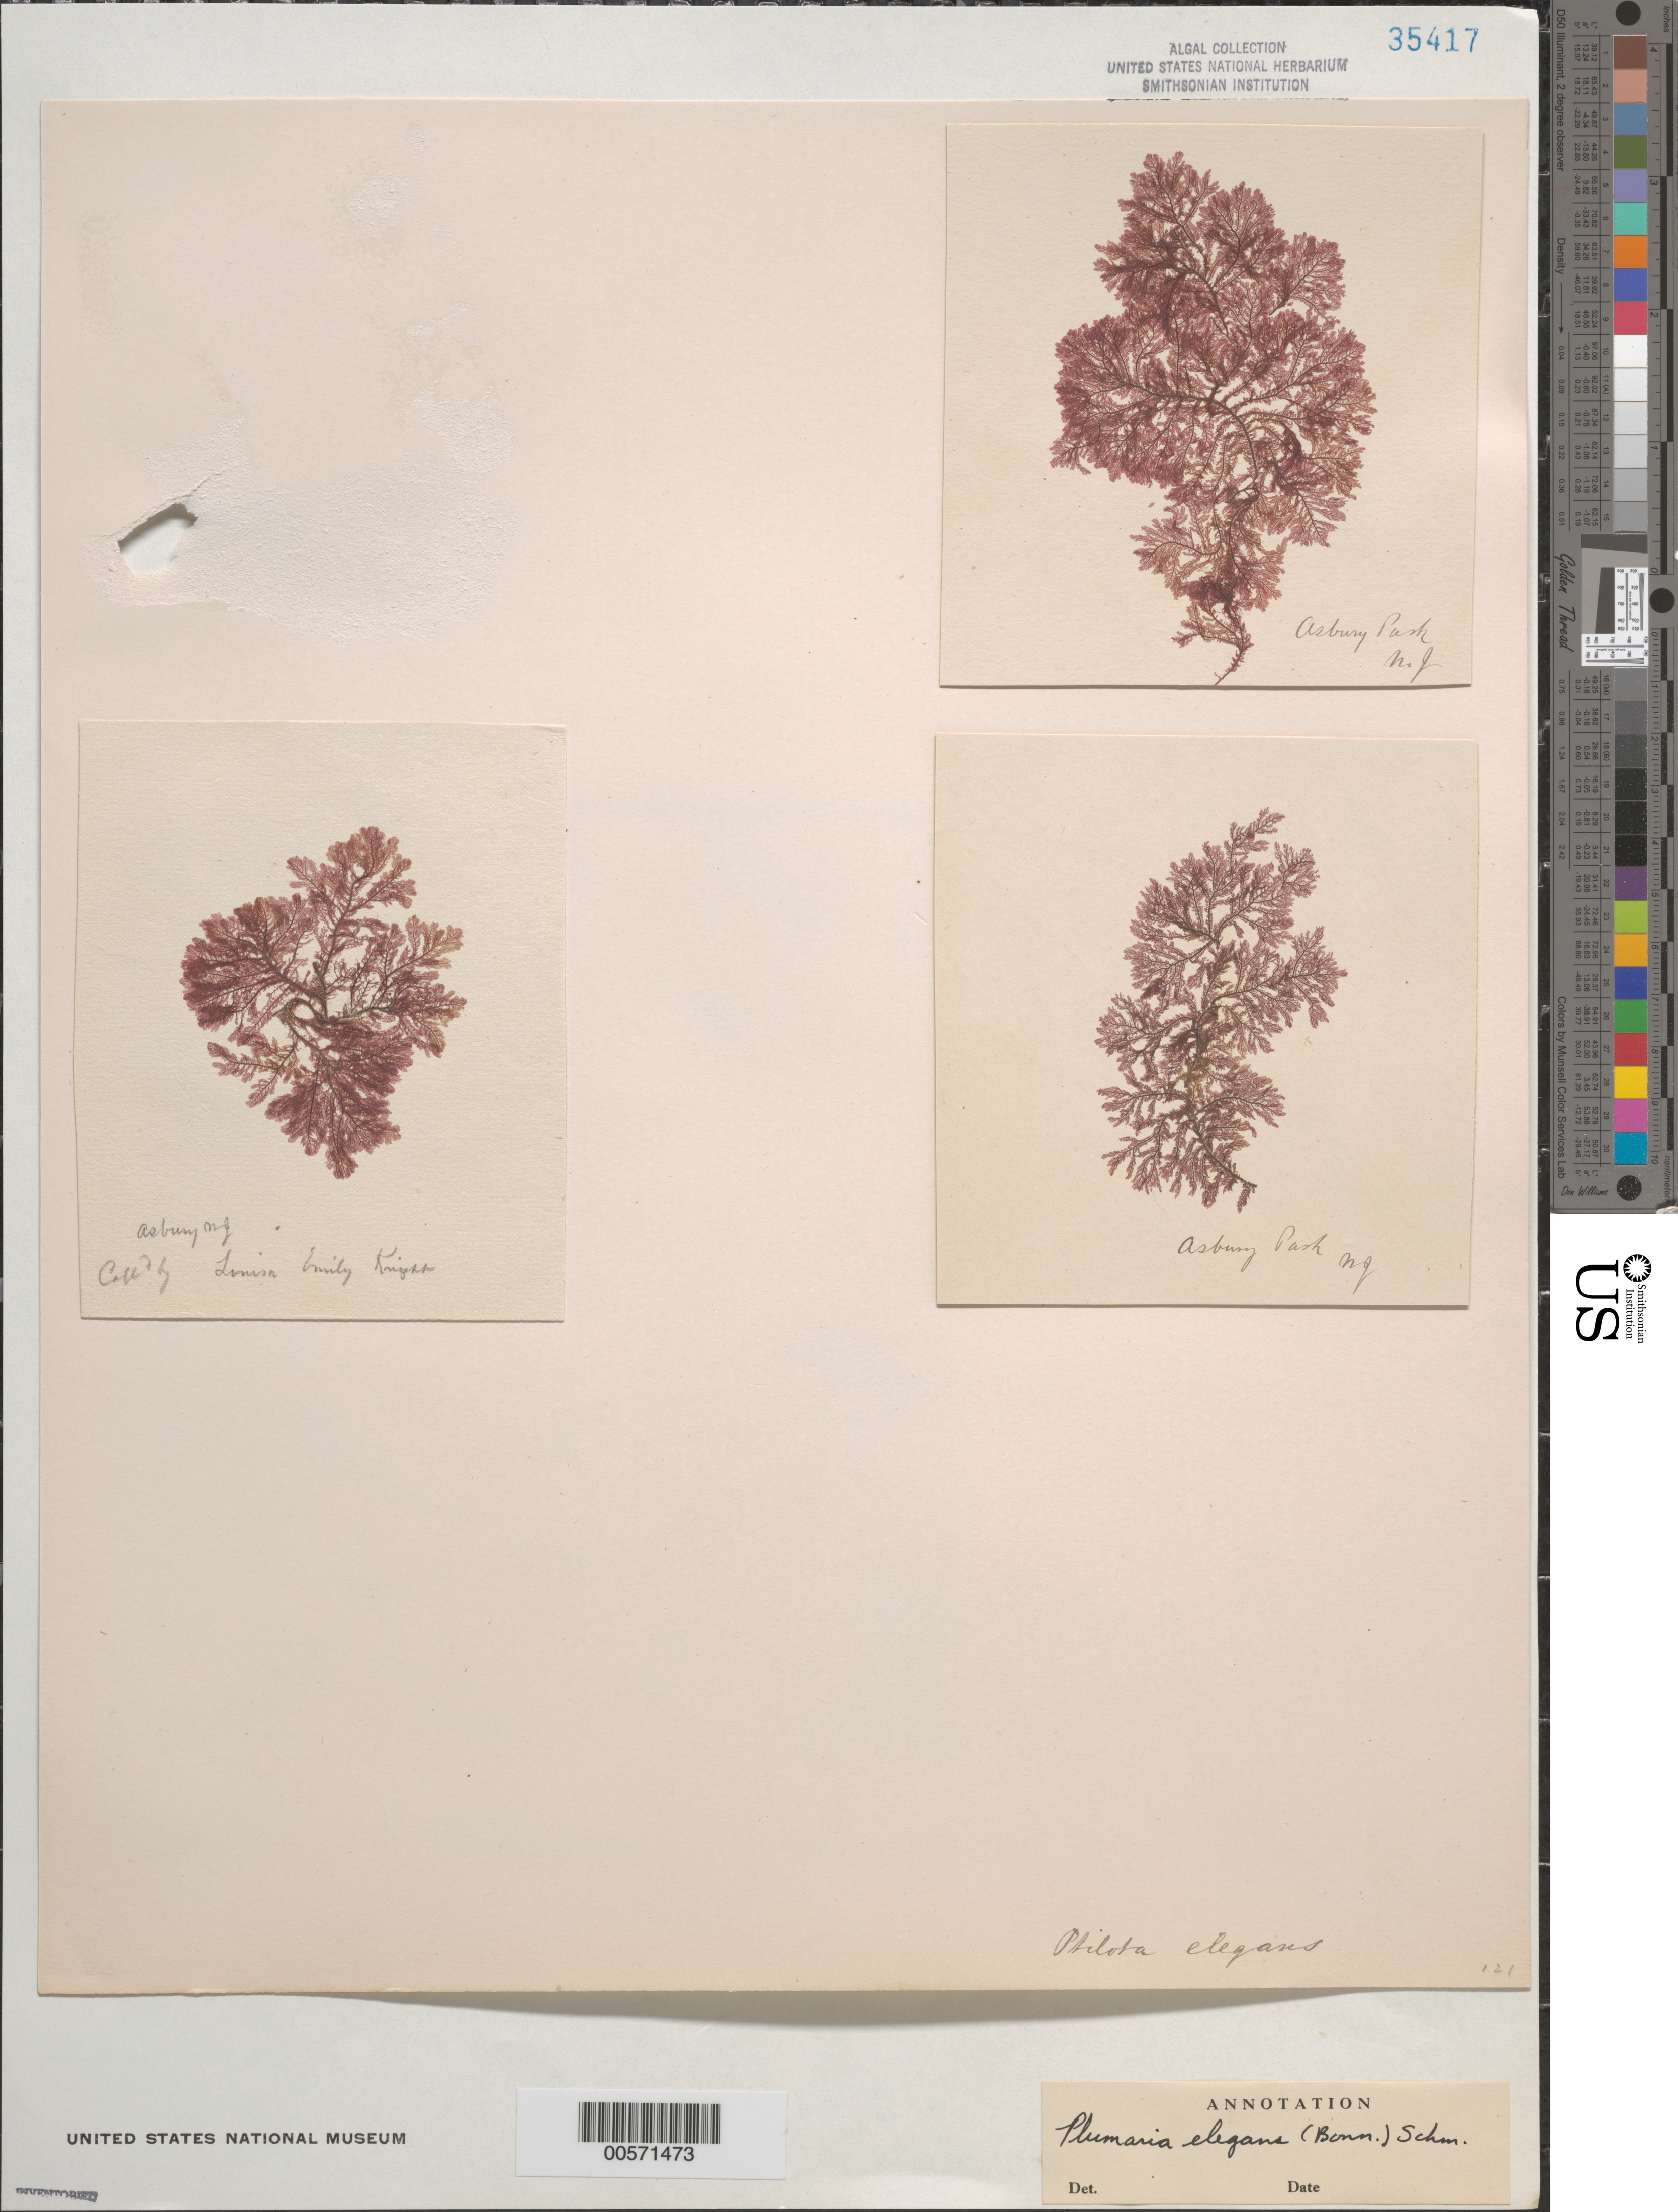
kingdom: Plantae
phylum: Rhodophyta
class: Florideophyceae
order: Ceramiales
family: Wrangeliaceae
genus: Plumaria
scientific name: Plumaria plumosa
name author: (Hudson) Kuntze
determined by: Algae name updating Project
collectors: L. Knight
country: United States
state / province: New Jersey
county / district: Monmouth County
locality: Asbury Park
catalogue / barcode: US 35417